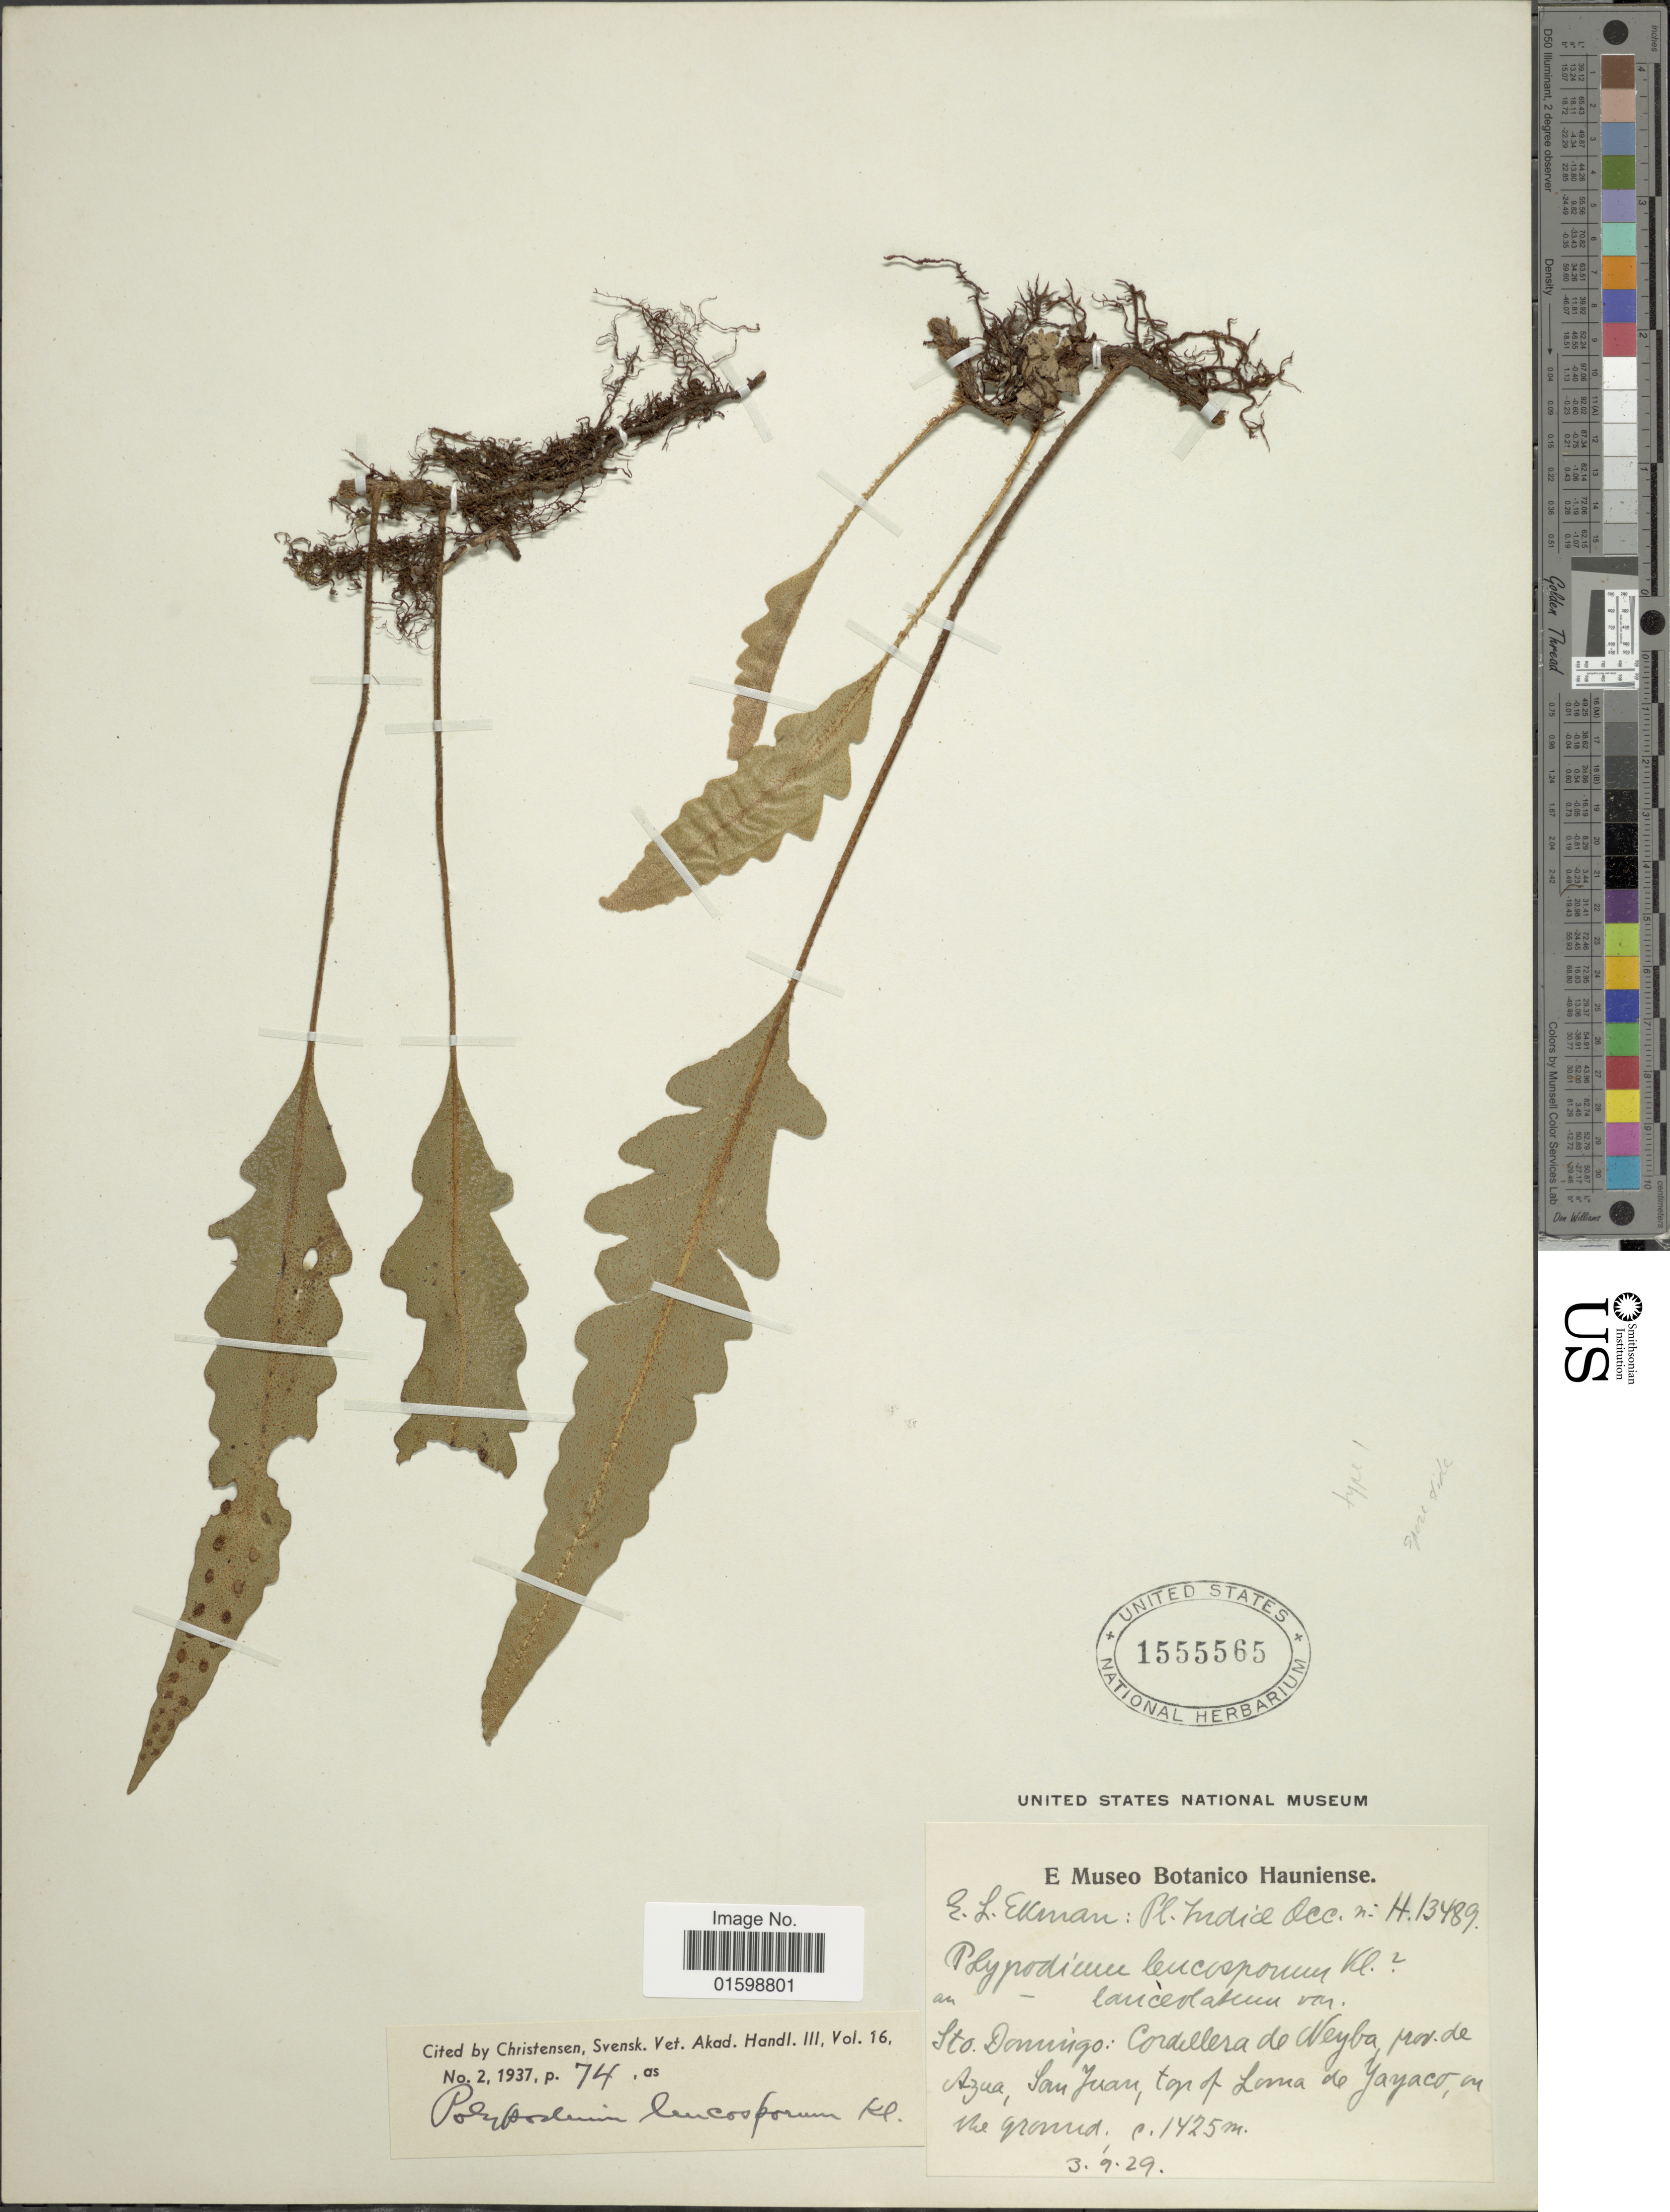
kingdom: Plantae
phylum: Tracheophyta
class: Polypodiopsida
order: Polypodiales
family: Polypodiaceae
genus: Pleopeltis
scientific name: Pleopeltis x leucospora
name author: (Klotzsch) L.B. Moore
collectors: E. L. Ekman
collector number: H13489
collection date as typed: Transcribed d/m/y: 3/9/29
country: Dominican Republic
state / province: Azua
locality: Sto. Domingo: Cordillera de Neyba, prov. de Azua, San Juan, top of Loma de Yayaco on the ground.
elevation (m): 1425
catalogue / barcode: US 1555565